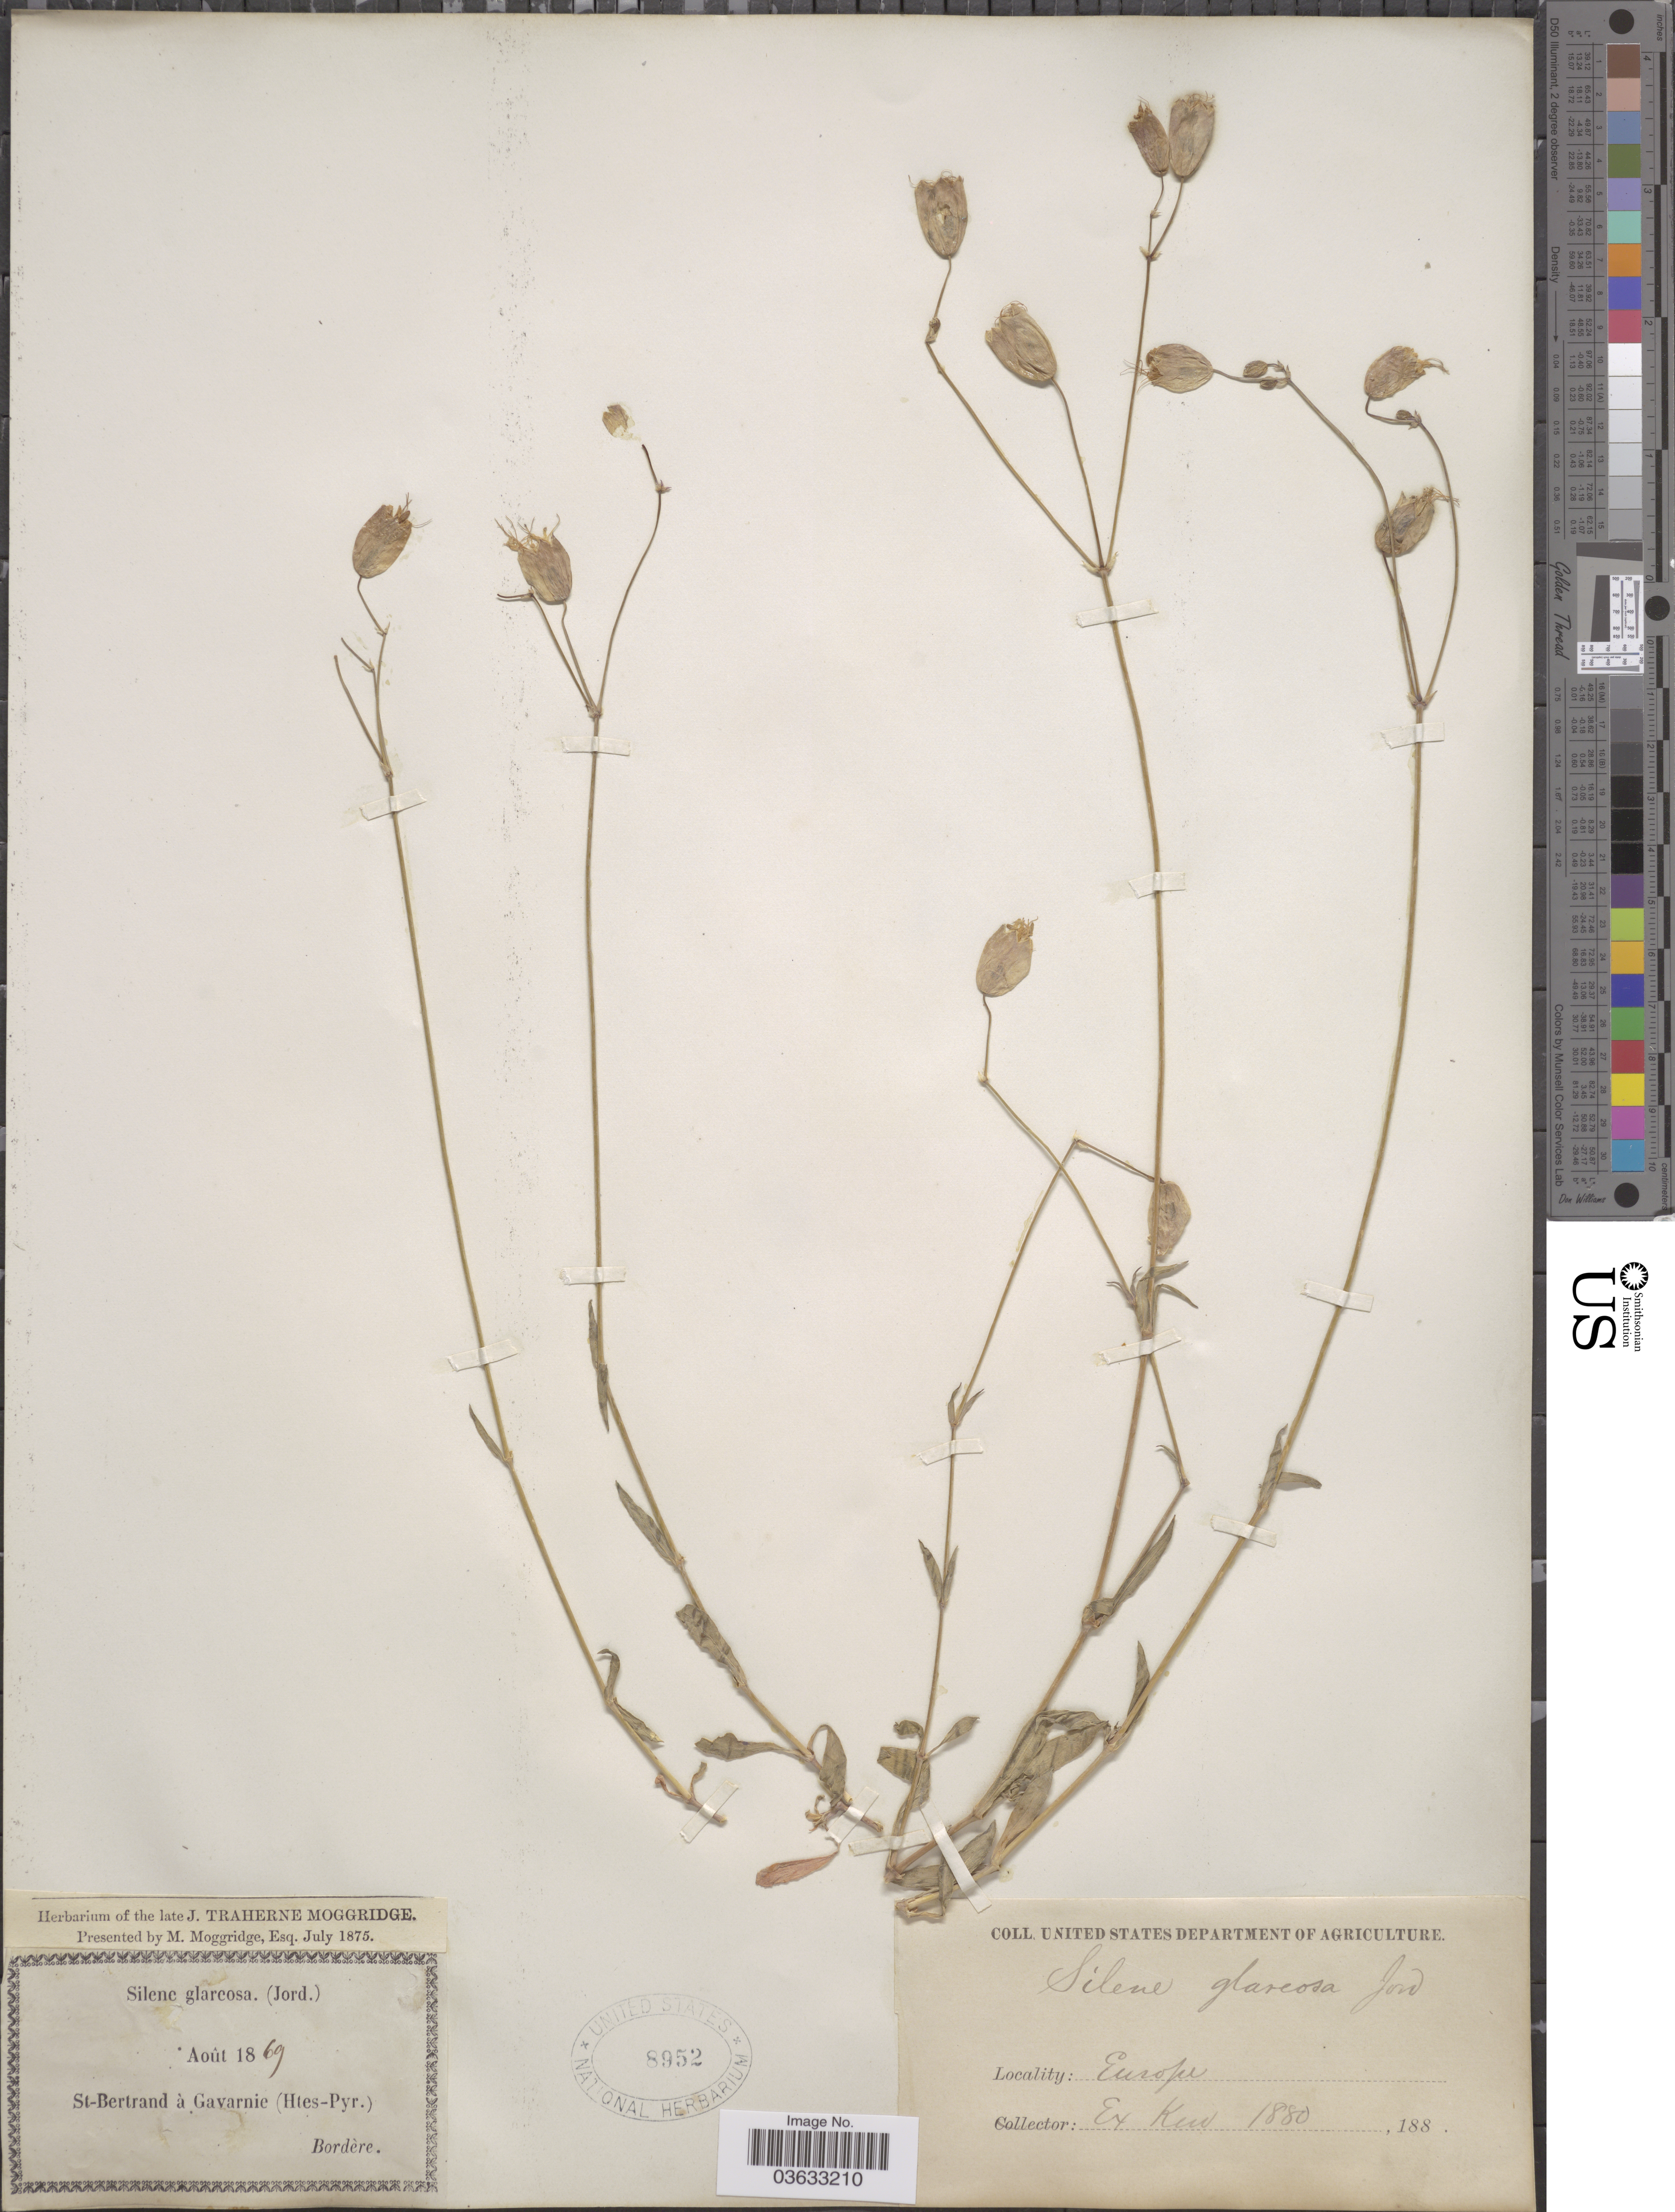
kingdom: Plantae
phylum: Tracheophyta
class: Magnoliopsida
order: Caryophyllales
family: Caryophyllaceae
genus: Silene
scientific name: Silene glareosa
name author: Jord.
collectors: -. Bordère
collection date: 1869-08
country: France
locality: St-Bertrand à Gavarnie (Htes-Pyr.) Europe.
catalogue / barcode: US 8952